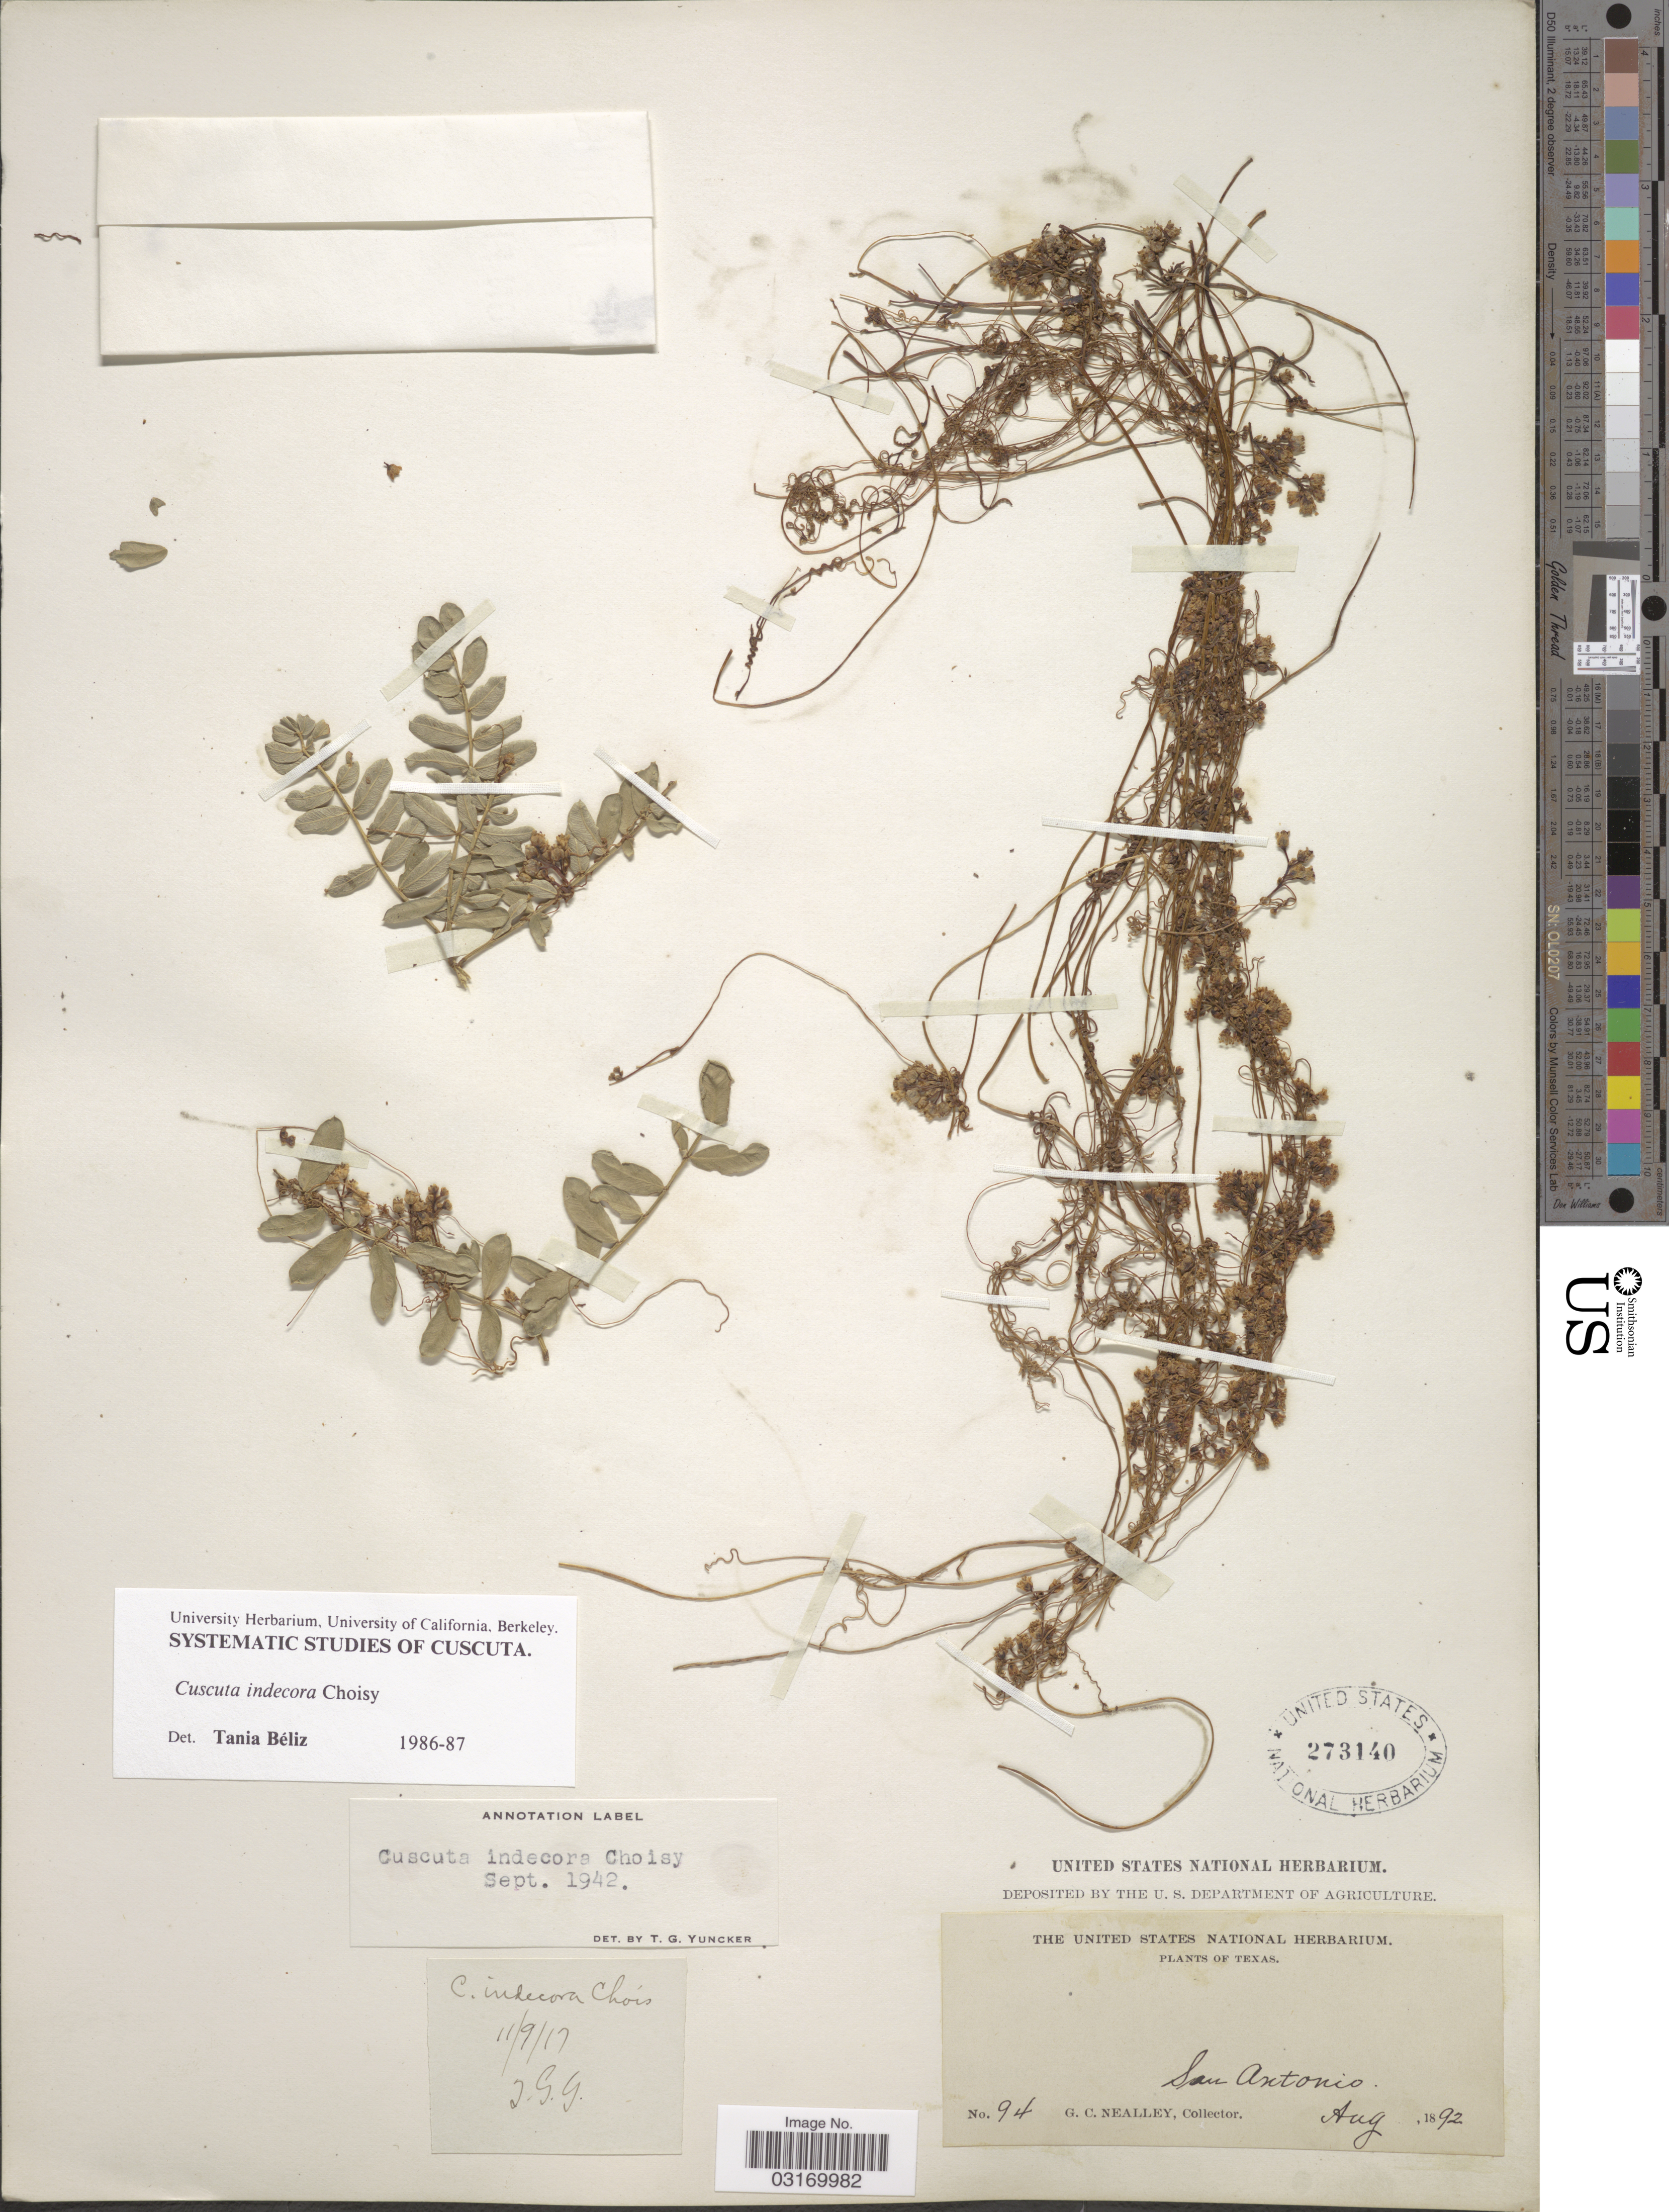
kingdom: Plantae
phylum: Tracheophyta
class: Magnoliopsida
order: Solanales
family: Convolvulaceae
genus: Cuscuta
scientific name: Cuscuta indecora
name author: Choisy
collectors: G. C. Nealley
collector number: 94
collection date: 1892-08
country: United States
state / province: Texas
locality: San Antonio.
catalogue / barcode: US 273140